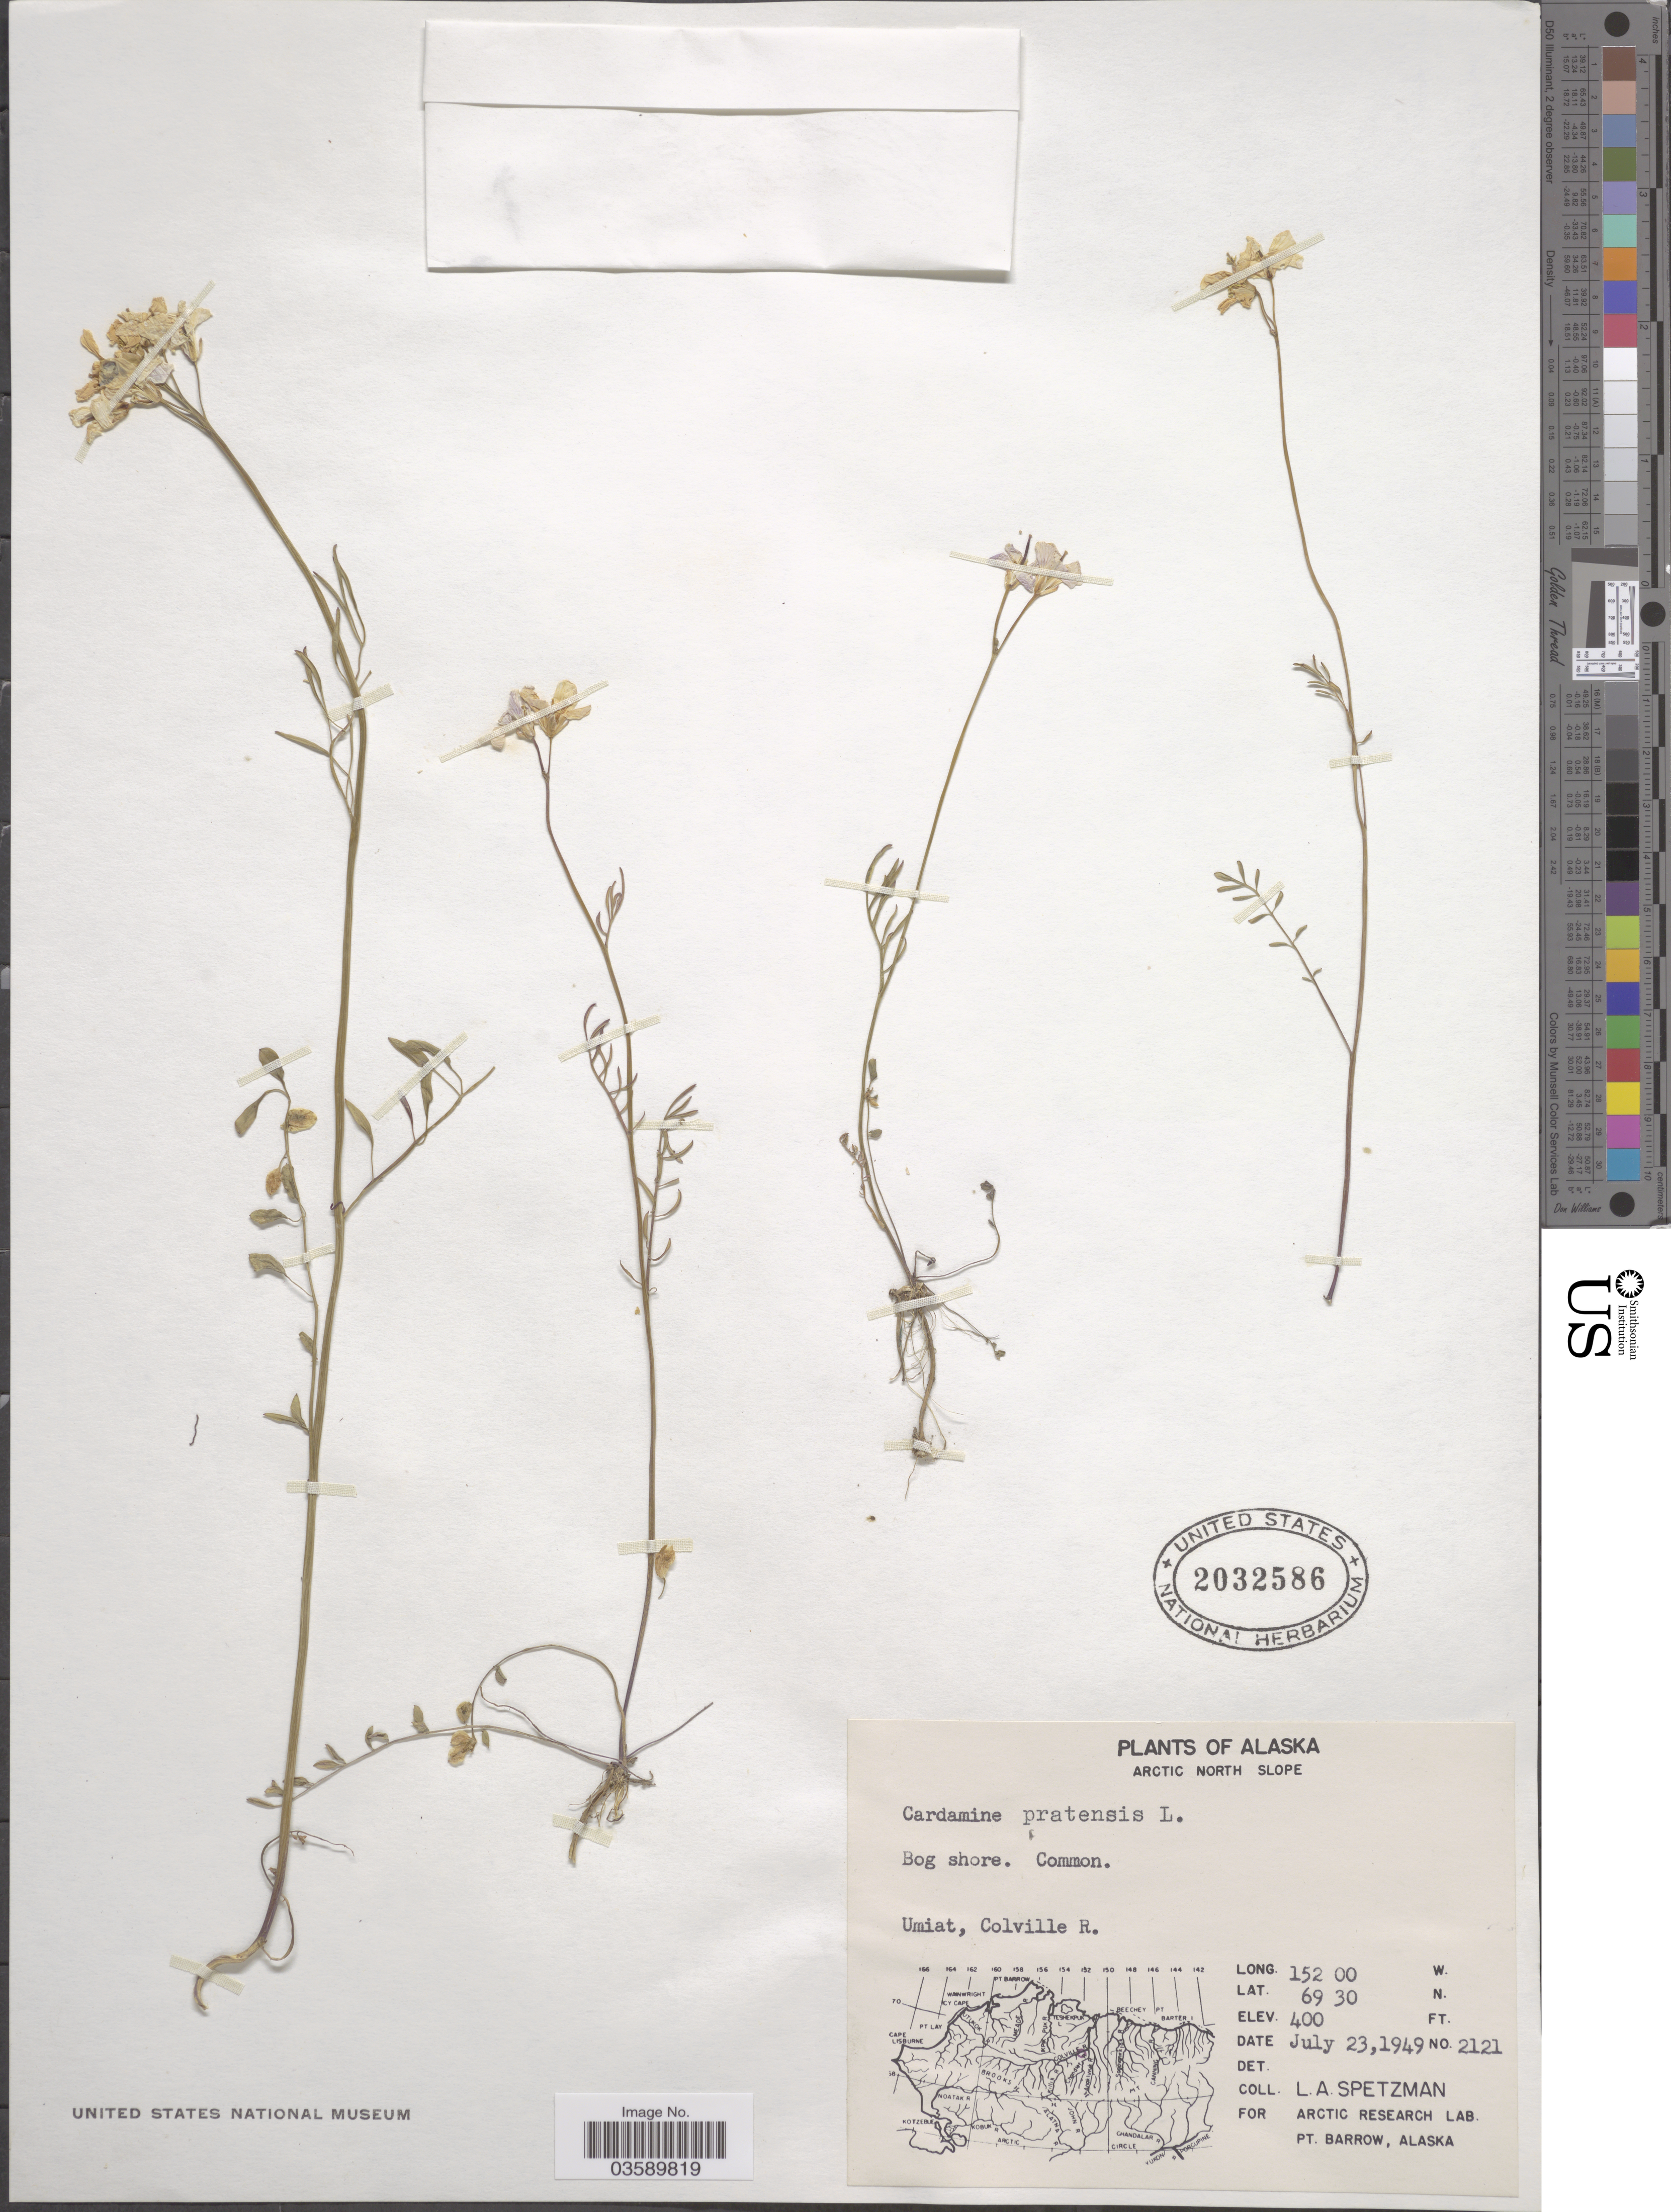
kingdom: Plantae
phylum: Tracheophyta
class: Magnoliopsida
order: Brassicales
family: Brassicaceae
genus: Cardamine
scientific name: Cardamine pratensis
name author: L.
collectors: L. Spetzman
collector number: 2121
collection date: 1949-07-23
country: United States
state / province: Alaska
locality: Arctic North Slope. Umiat, Colville R.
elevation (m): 122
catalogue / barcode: US 2032586